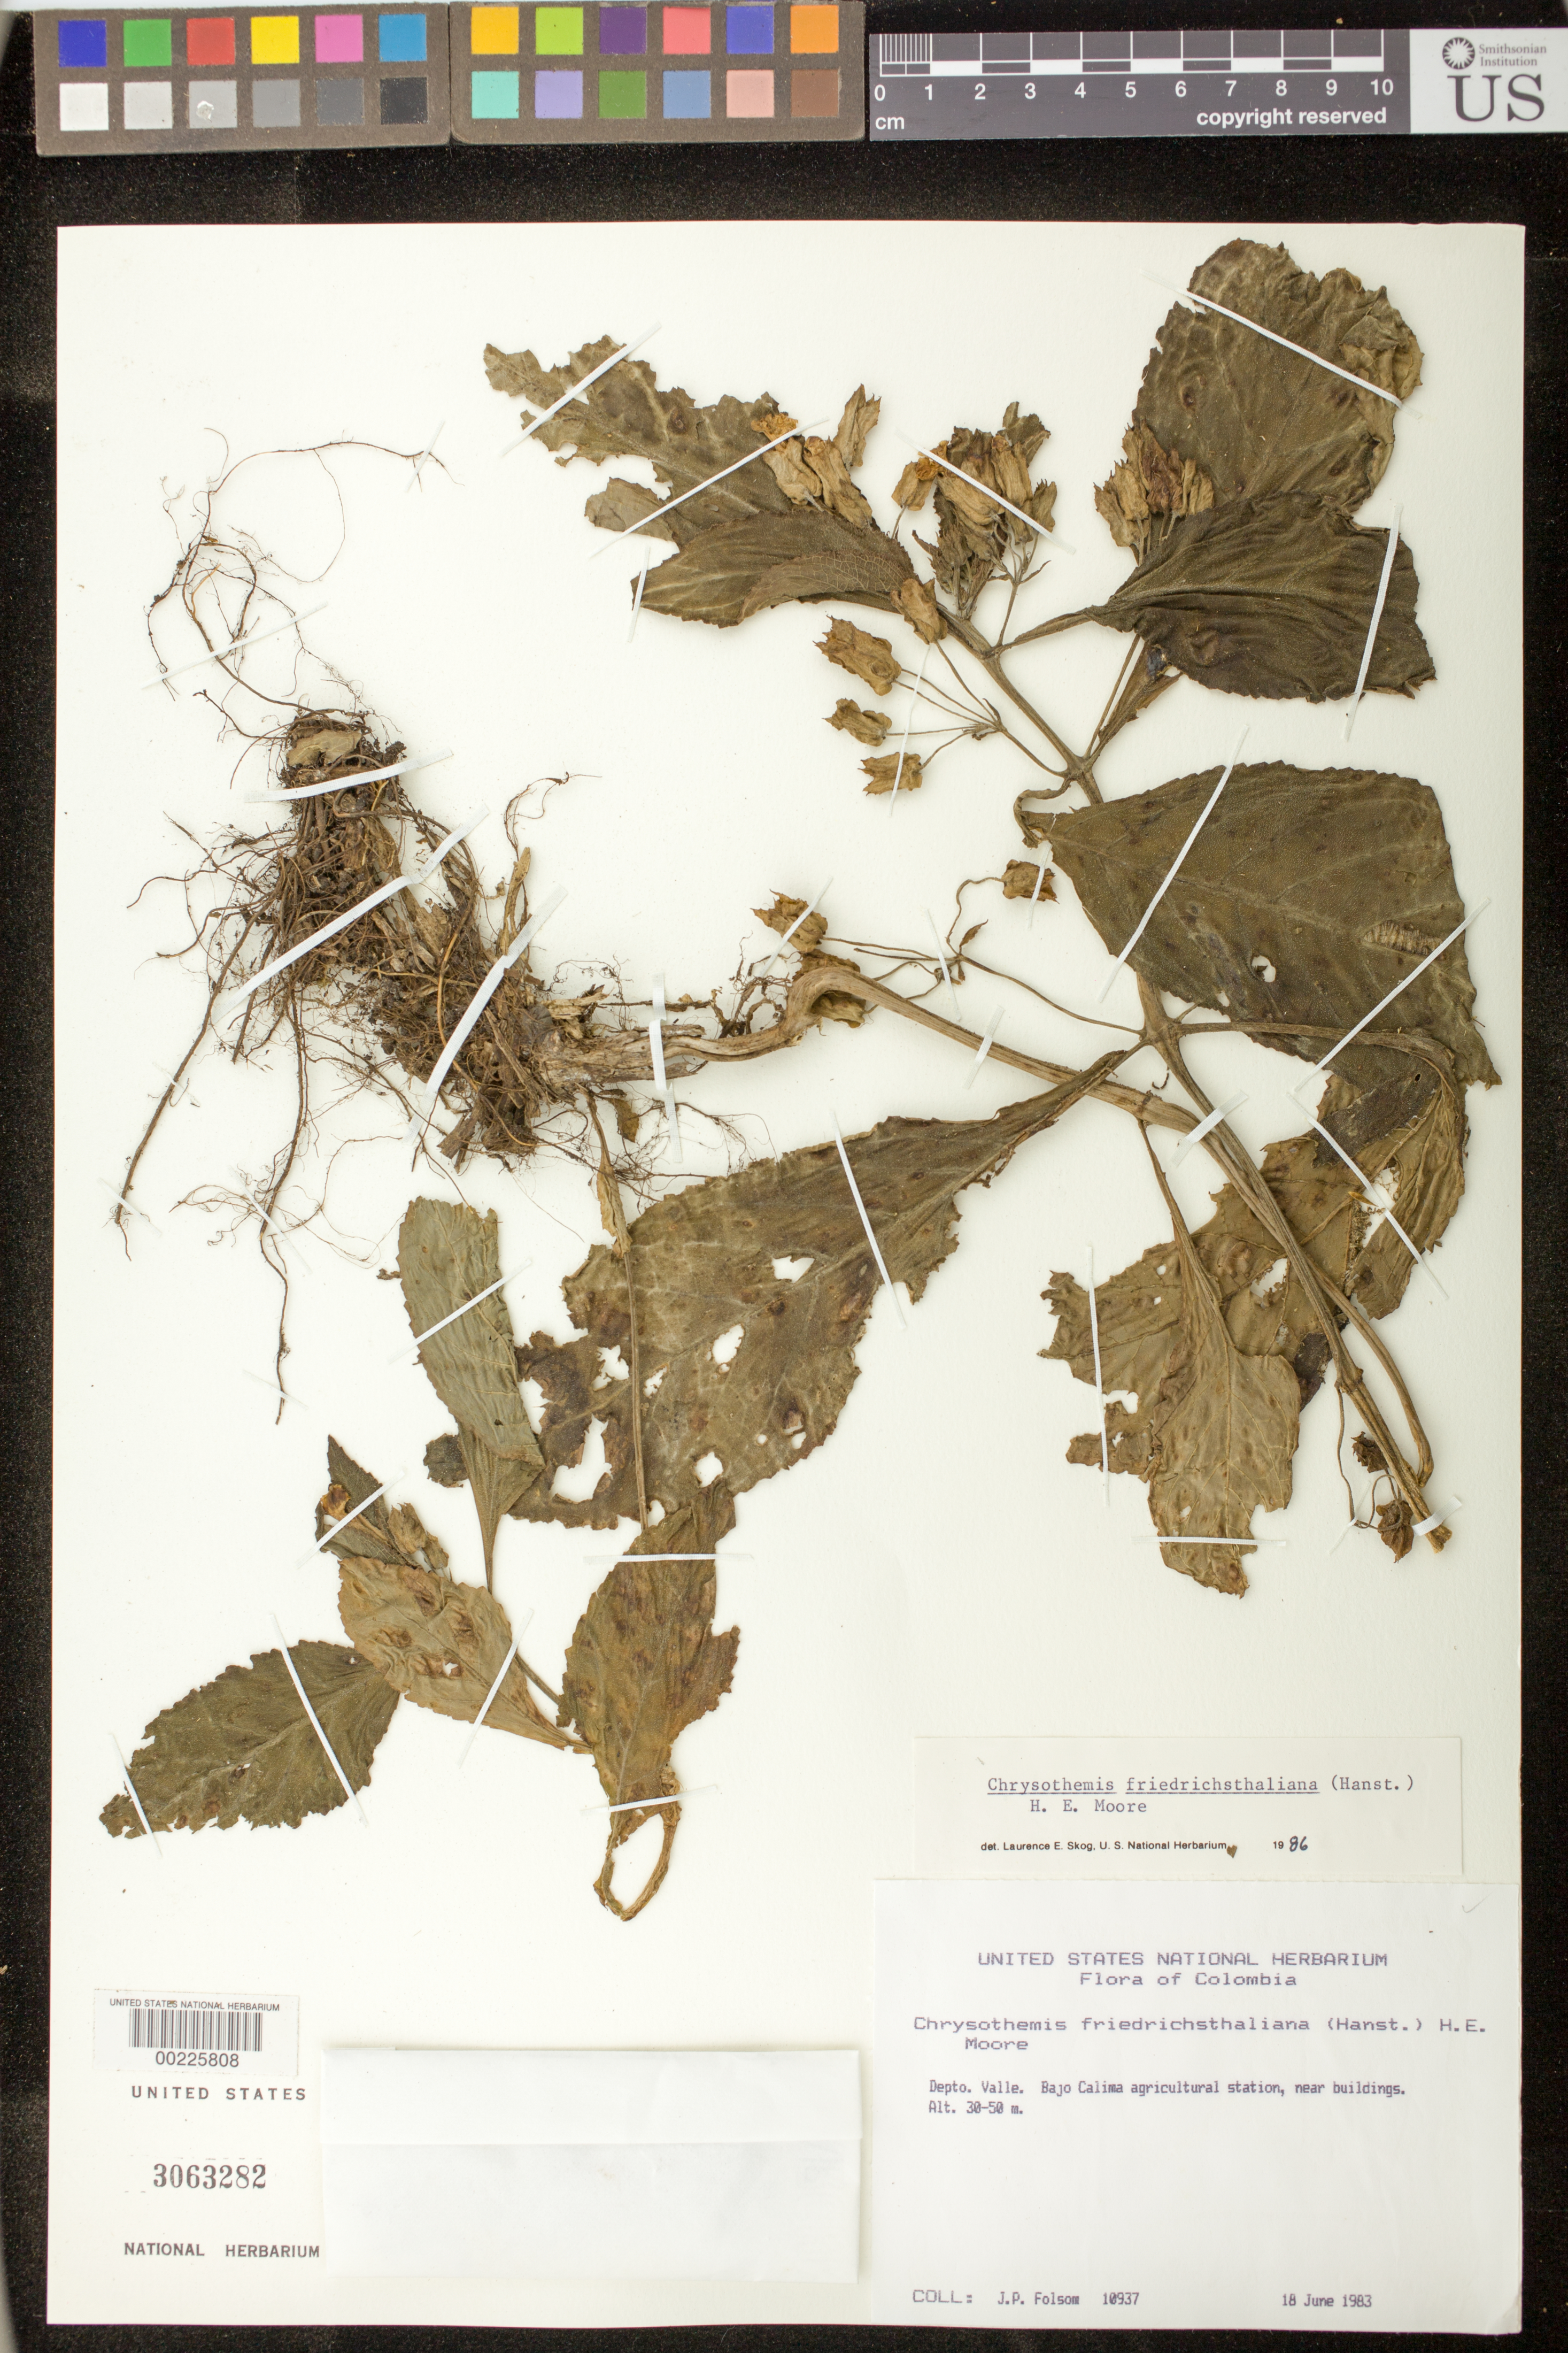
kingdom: Plantae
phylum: Tracheophyta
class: Magnoliopsida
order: Lamiales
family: Gesneriaceae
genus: Chrysothemis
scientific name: Chrysothemis friedrichsthaliana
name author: (Hanst.) H.E. Moore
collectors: J. P. Folsom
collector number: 10937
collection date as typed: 18 Jun 1983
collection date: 1983-06-18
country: Colombia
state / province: Valle del Cauca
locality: Bajo Calima Agricultural Station, near buildings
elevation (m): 30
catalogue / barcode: US 3063282